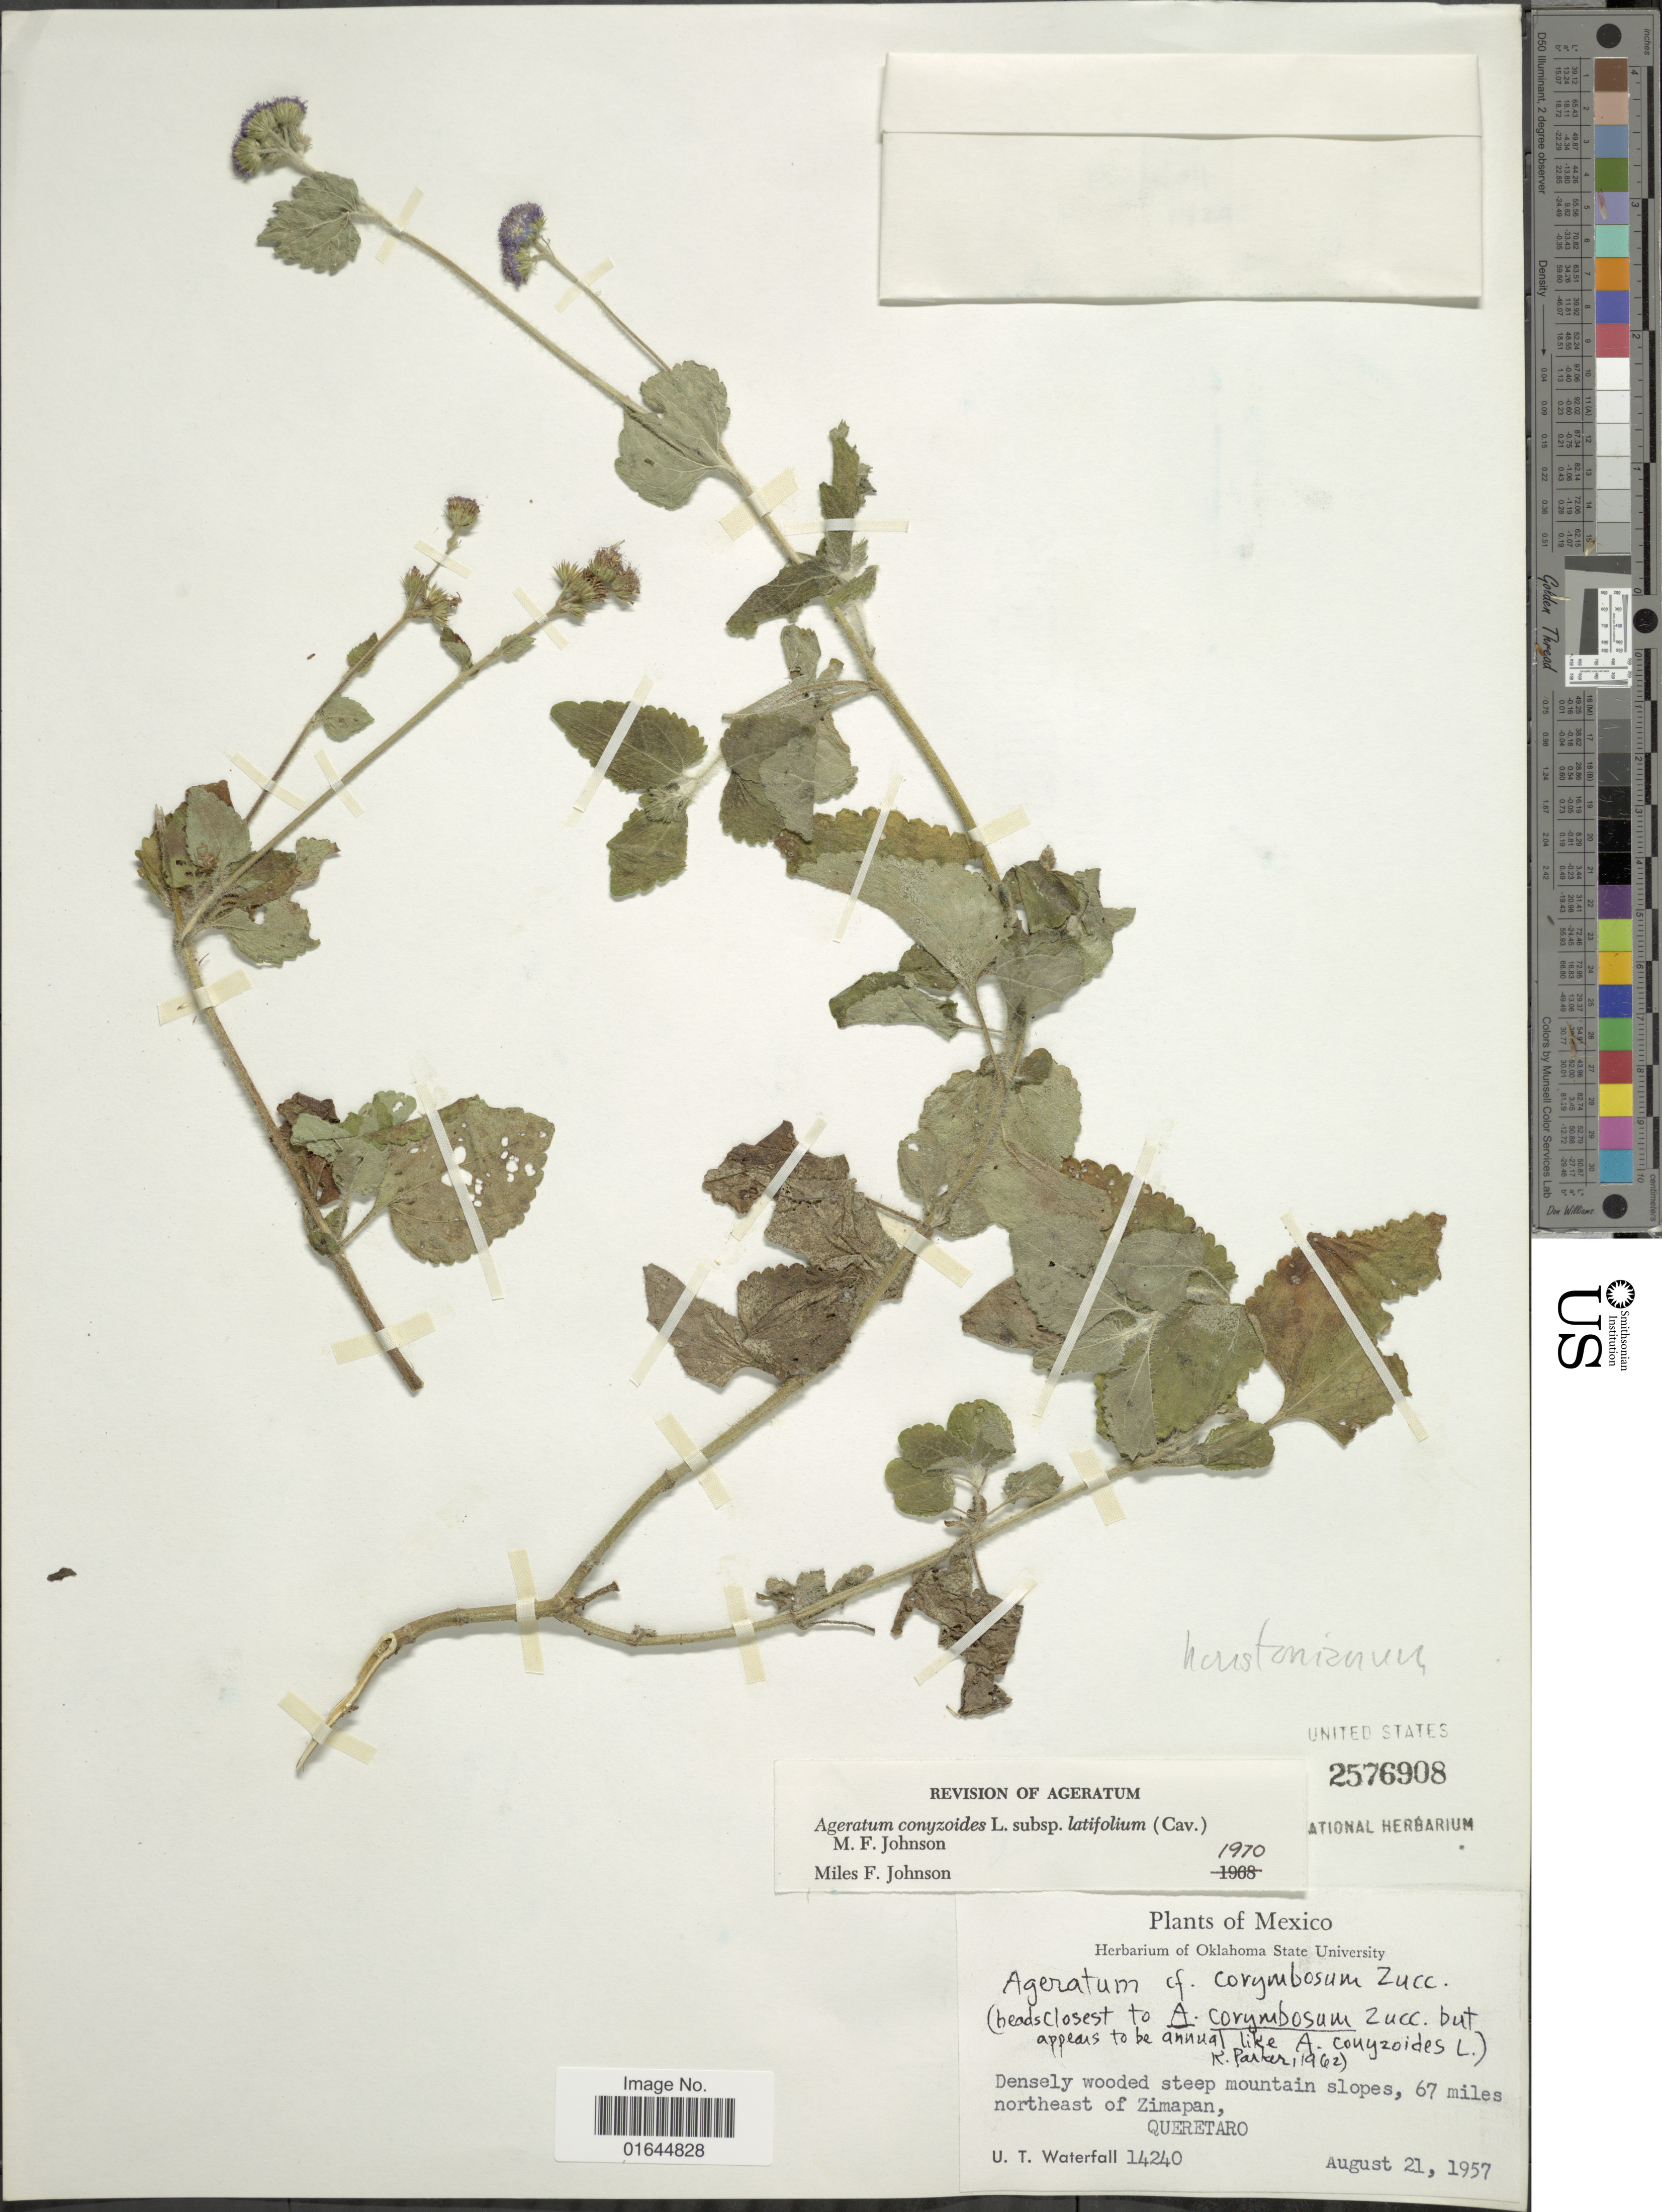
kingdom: Plantae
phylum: Tracheophyta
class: Magnoliopsida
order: Asterales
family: Asteraceae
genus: Ageratum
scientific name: Ageratum houstonianum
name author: Mill.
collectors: U. T. Waterfall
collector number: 14240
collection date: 1957-08-21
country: Mexico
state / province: Querétaro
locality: Mexico, 67 miles northeast of Zimapam, Queretaro.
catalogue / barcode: US 2576908